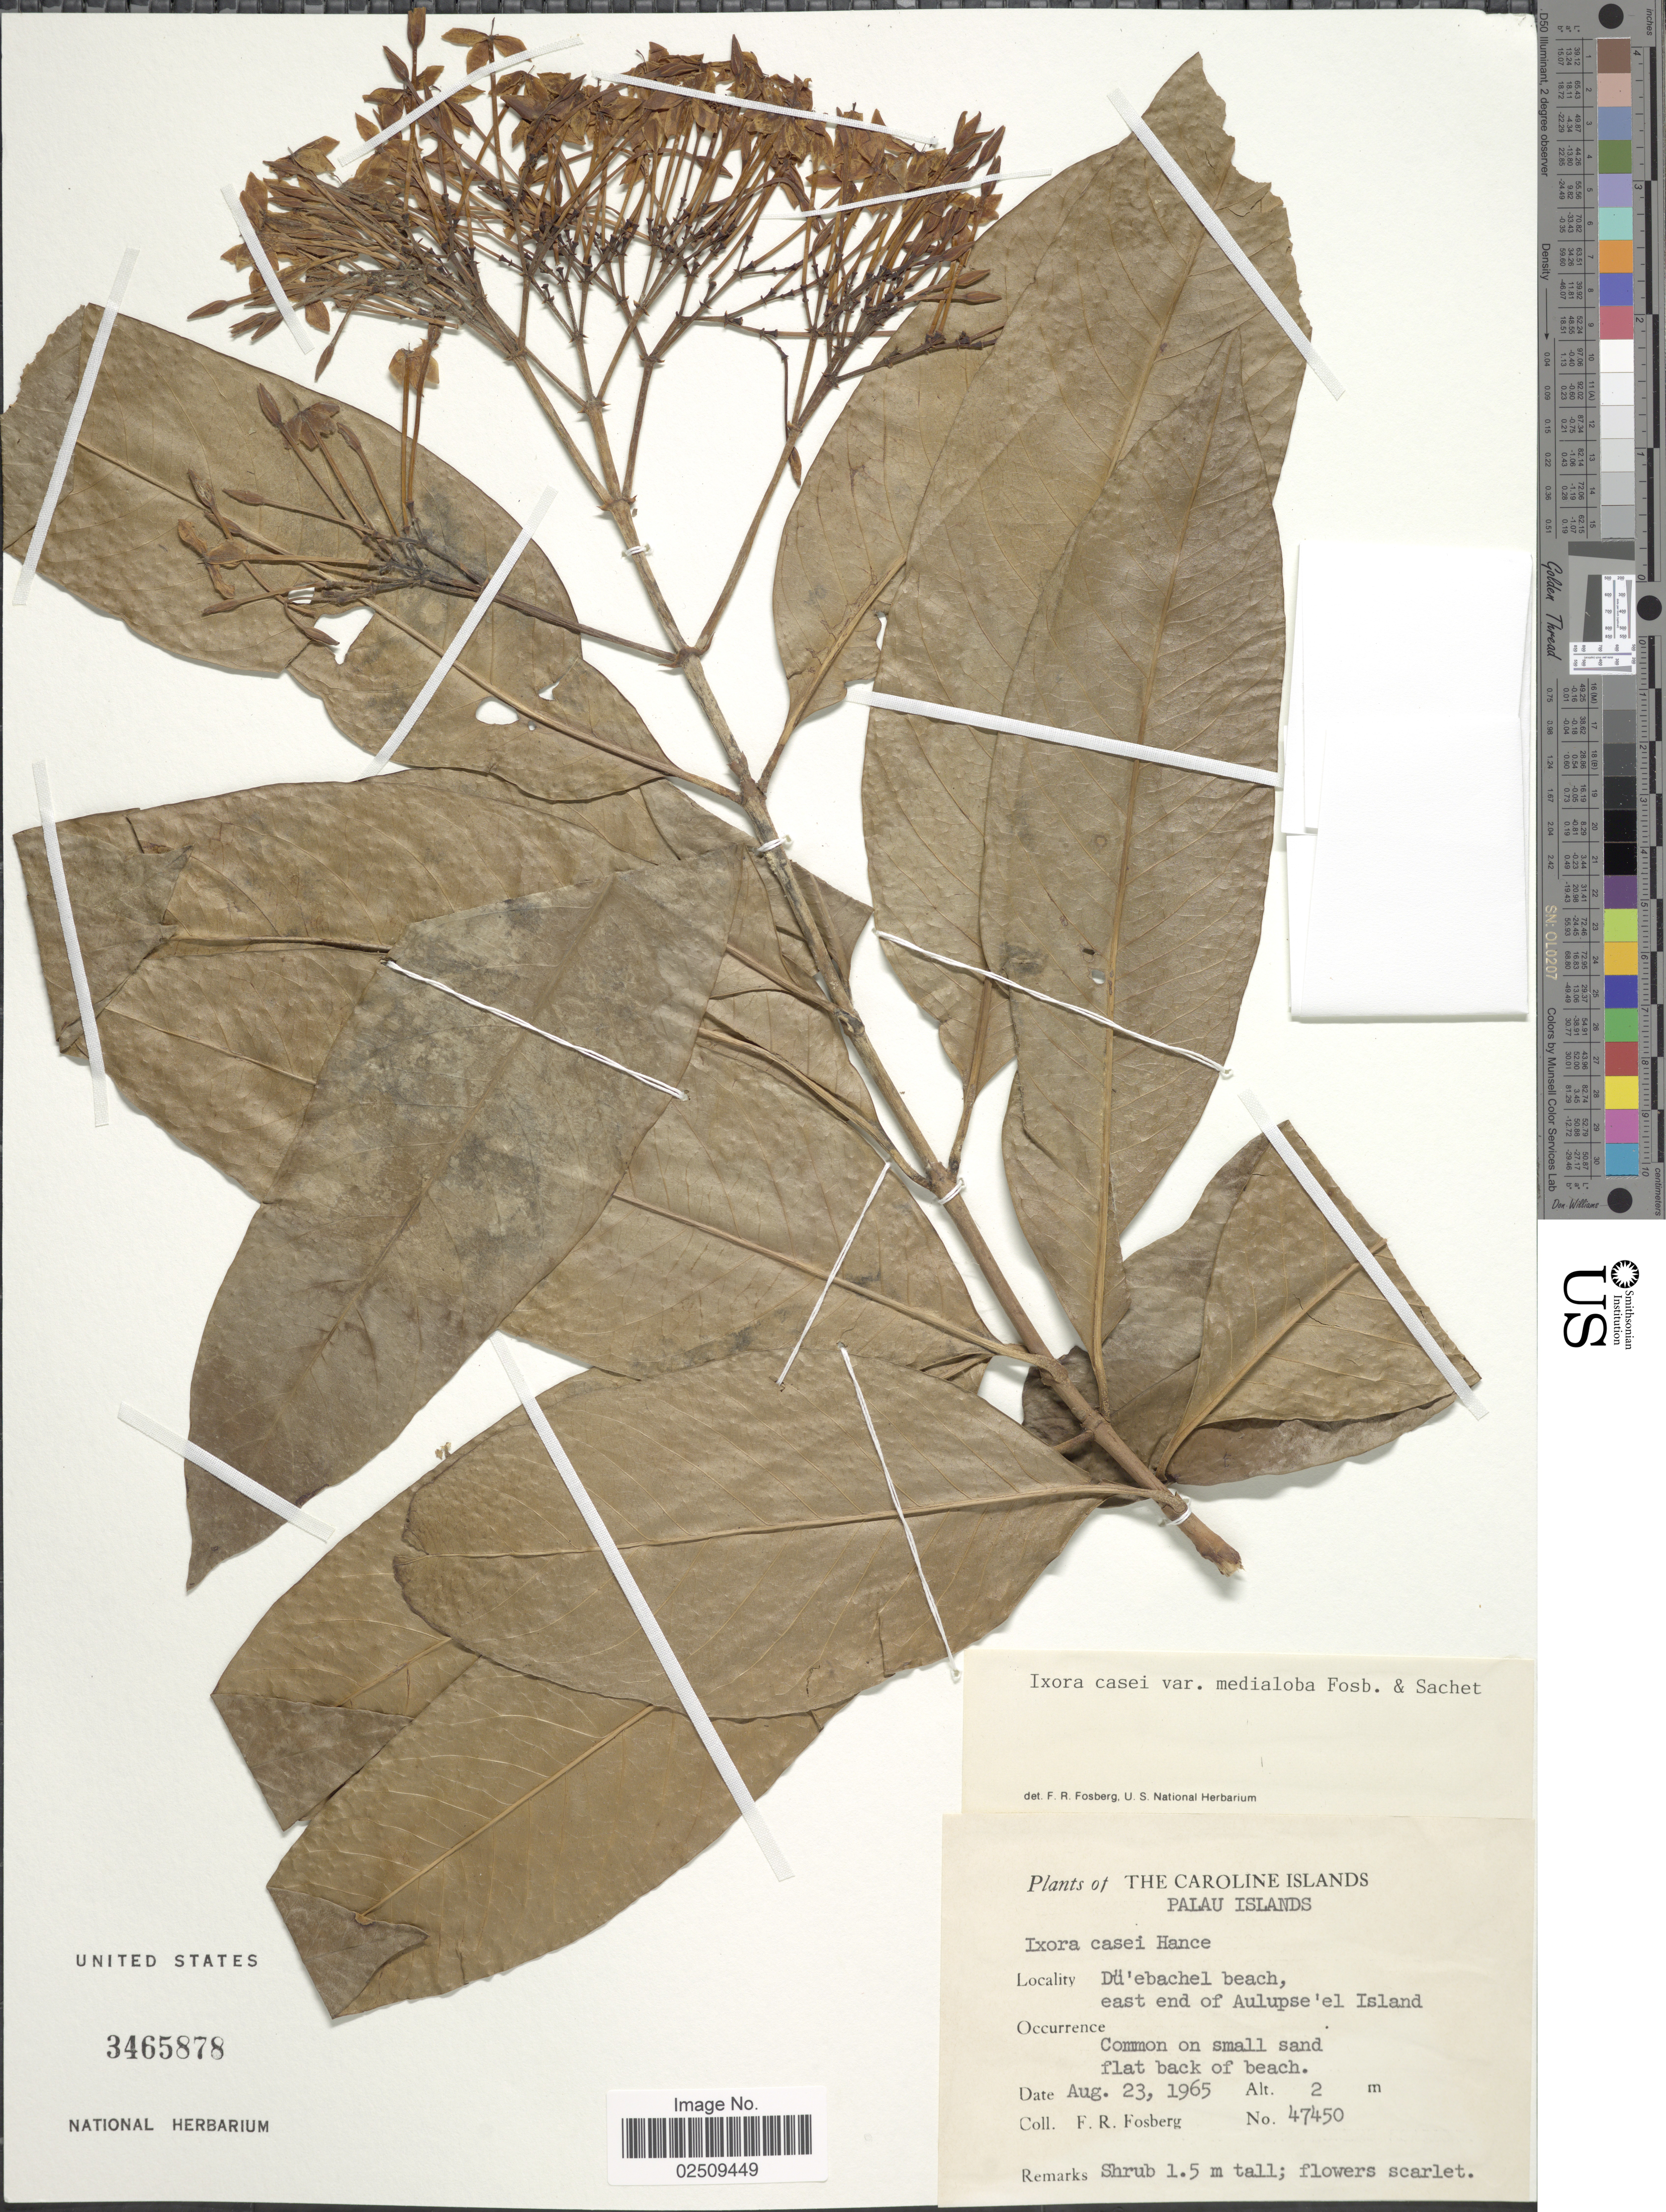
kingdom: Plantae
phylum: Tracheophyta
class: Magnoliopsida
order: Gentianales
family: Rubiaceae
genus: Ixora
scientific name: Ixora casei var. medialoba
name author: Fosberg & Sachet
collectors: F. R. Fosberg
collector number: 47450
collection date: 1965-08-23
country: Palau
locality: The Caroline Islands, Palau Islands, Dü'ebachel beach, east end of Aulupse'el Island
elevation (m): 2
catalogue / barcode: US 3465878